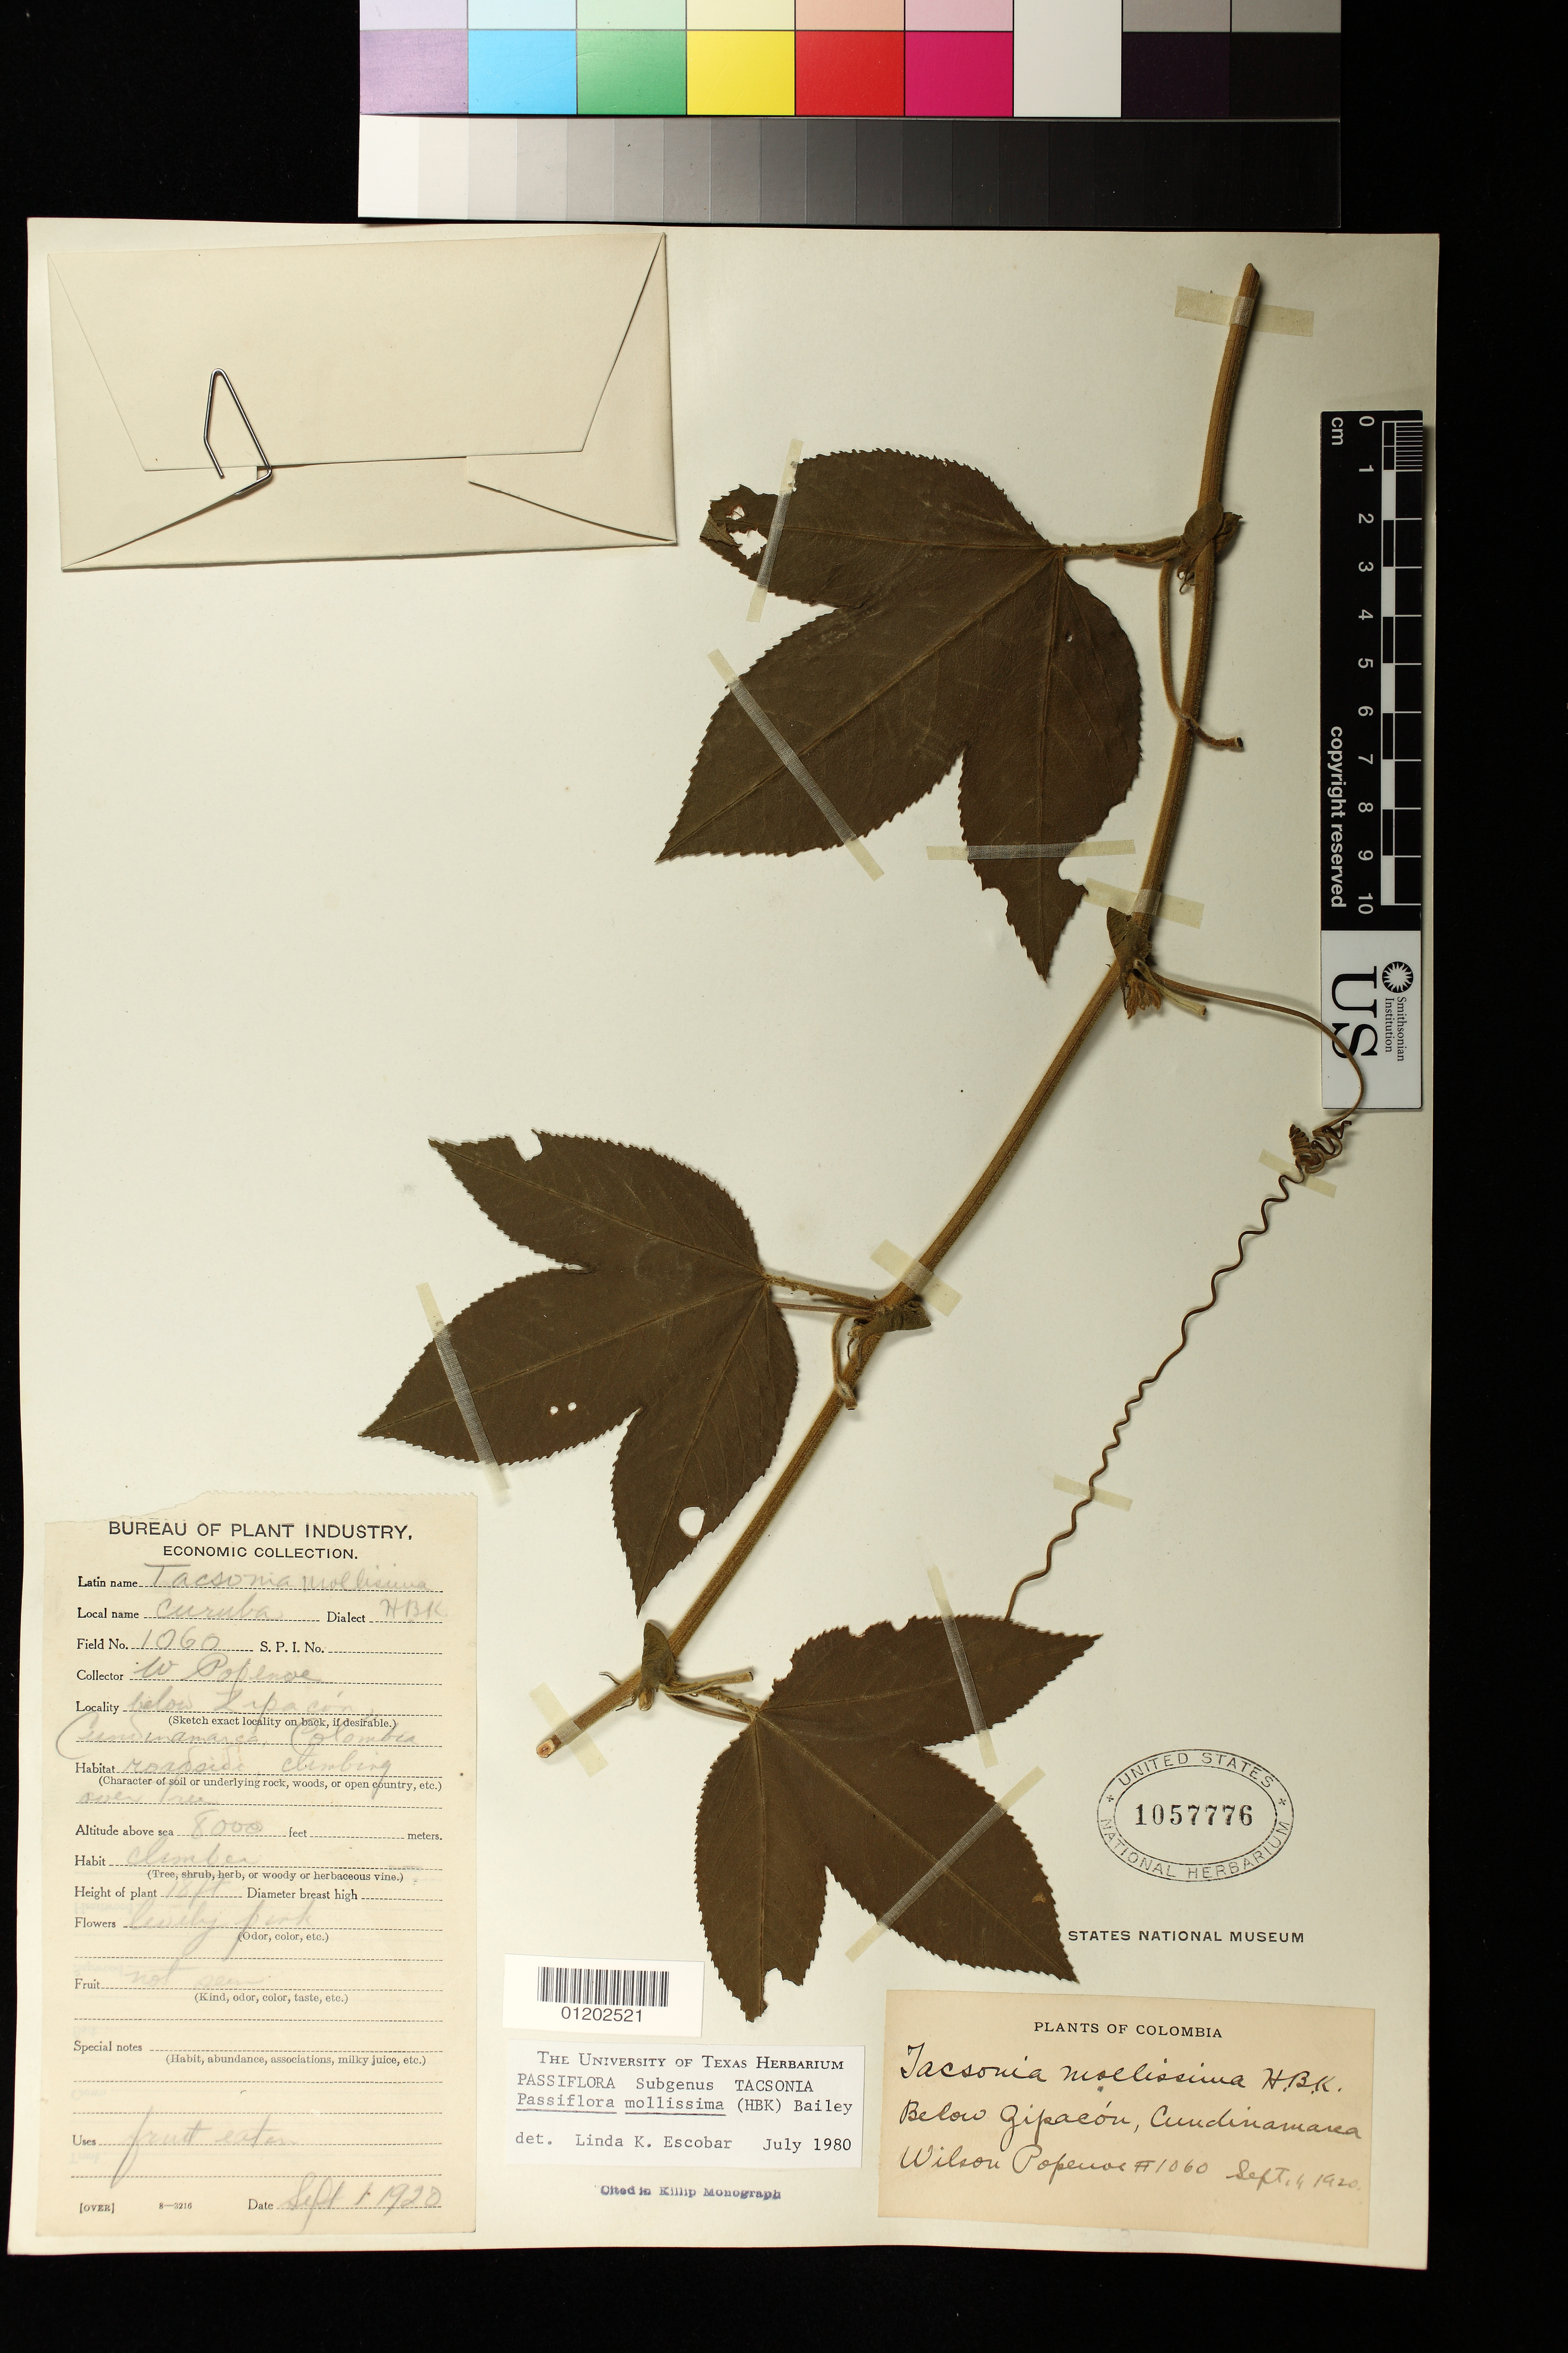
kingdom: Plantae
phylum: Tracheophyta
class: Magnoliopsida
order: Malpighiales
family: Passifloraceae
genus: Passiflora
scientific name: Passiflora mollissima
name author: (Kunth) L.H. Bailey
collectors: W. Popenoe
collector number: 1060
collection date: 1920-09-04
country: Colombia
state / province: Cundinamarca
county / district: Zipacon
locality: Below Zipacon,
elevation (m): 2438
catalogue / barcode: US 1057776